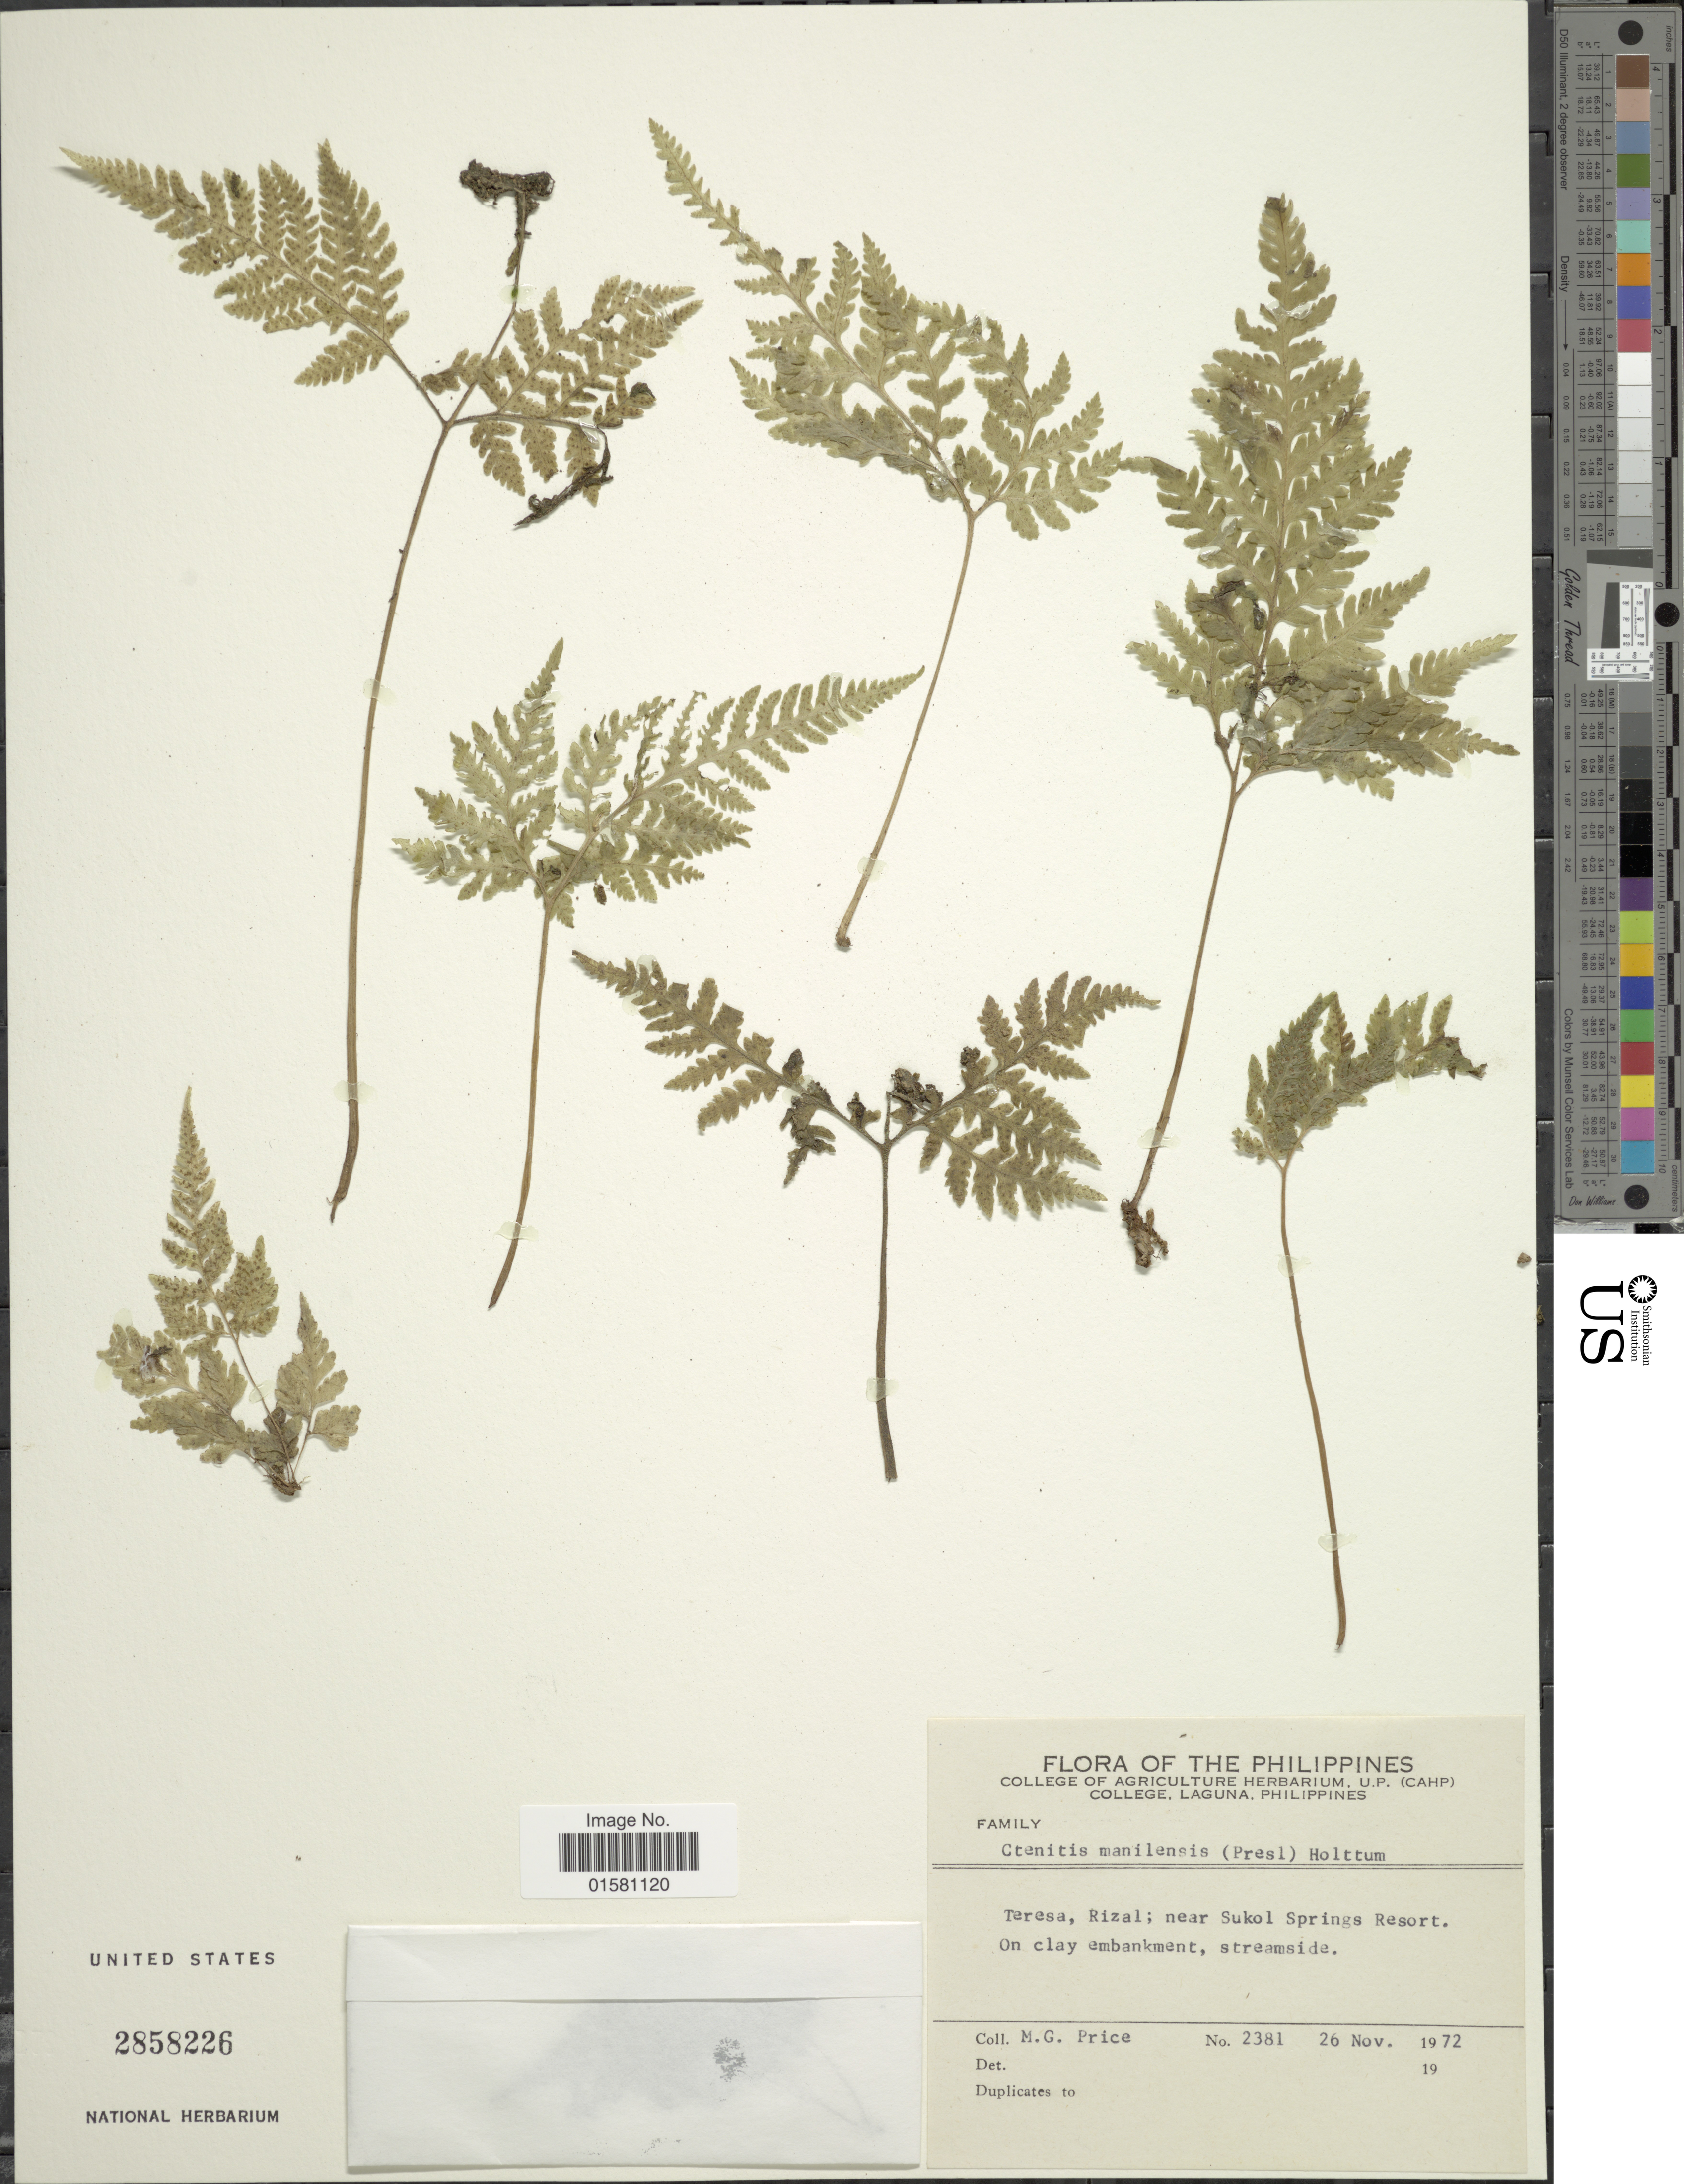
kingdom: Plantae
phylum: Tracheophyta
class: Polypodiopsida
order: Polypodiales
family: Tectariaceae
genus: Tectaria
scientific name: Tectaria manilensis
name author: (C. Presl)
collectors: M. G. Price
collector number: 2381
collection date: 1972-11-26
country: Philippines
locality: Teresa, Rizal; near Sukol Springs Resort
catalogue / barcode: US 2858226